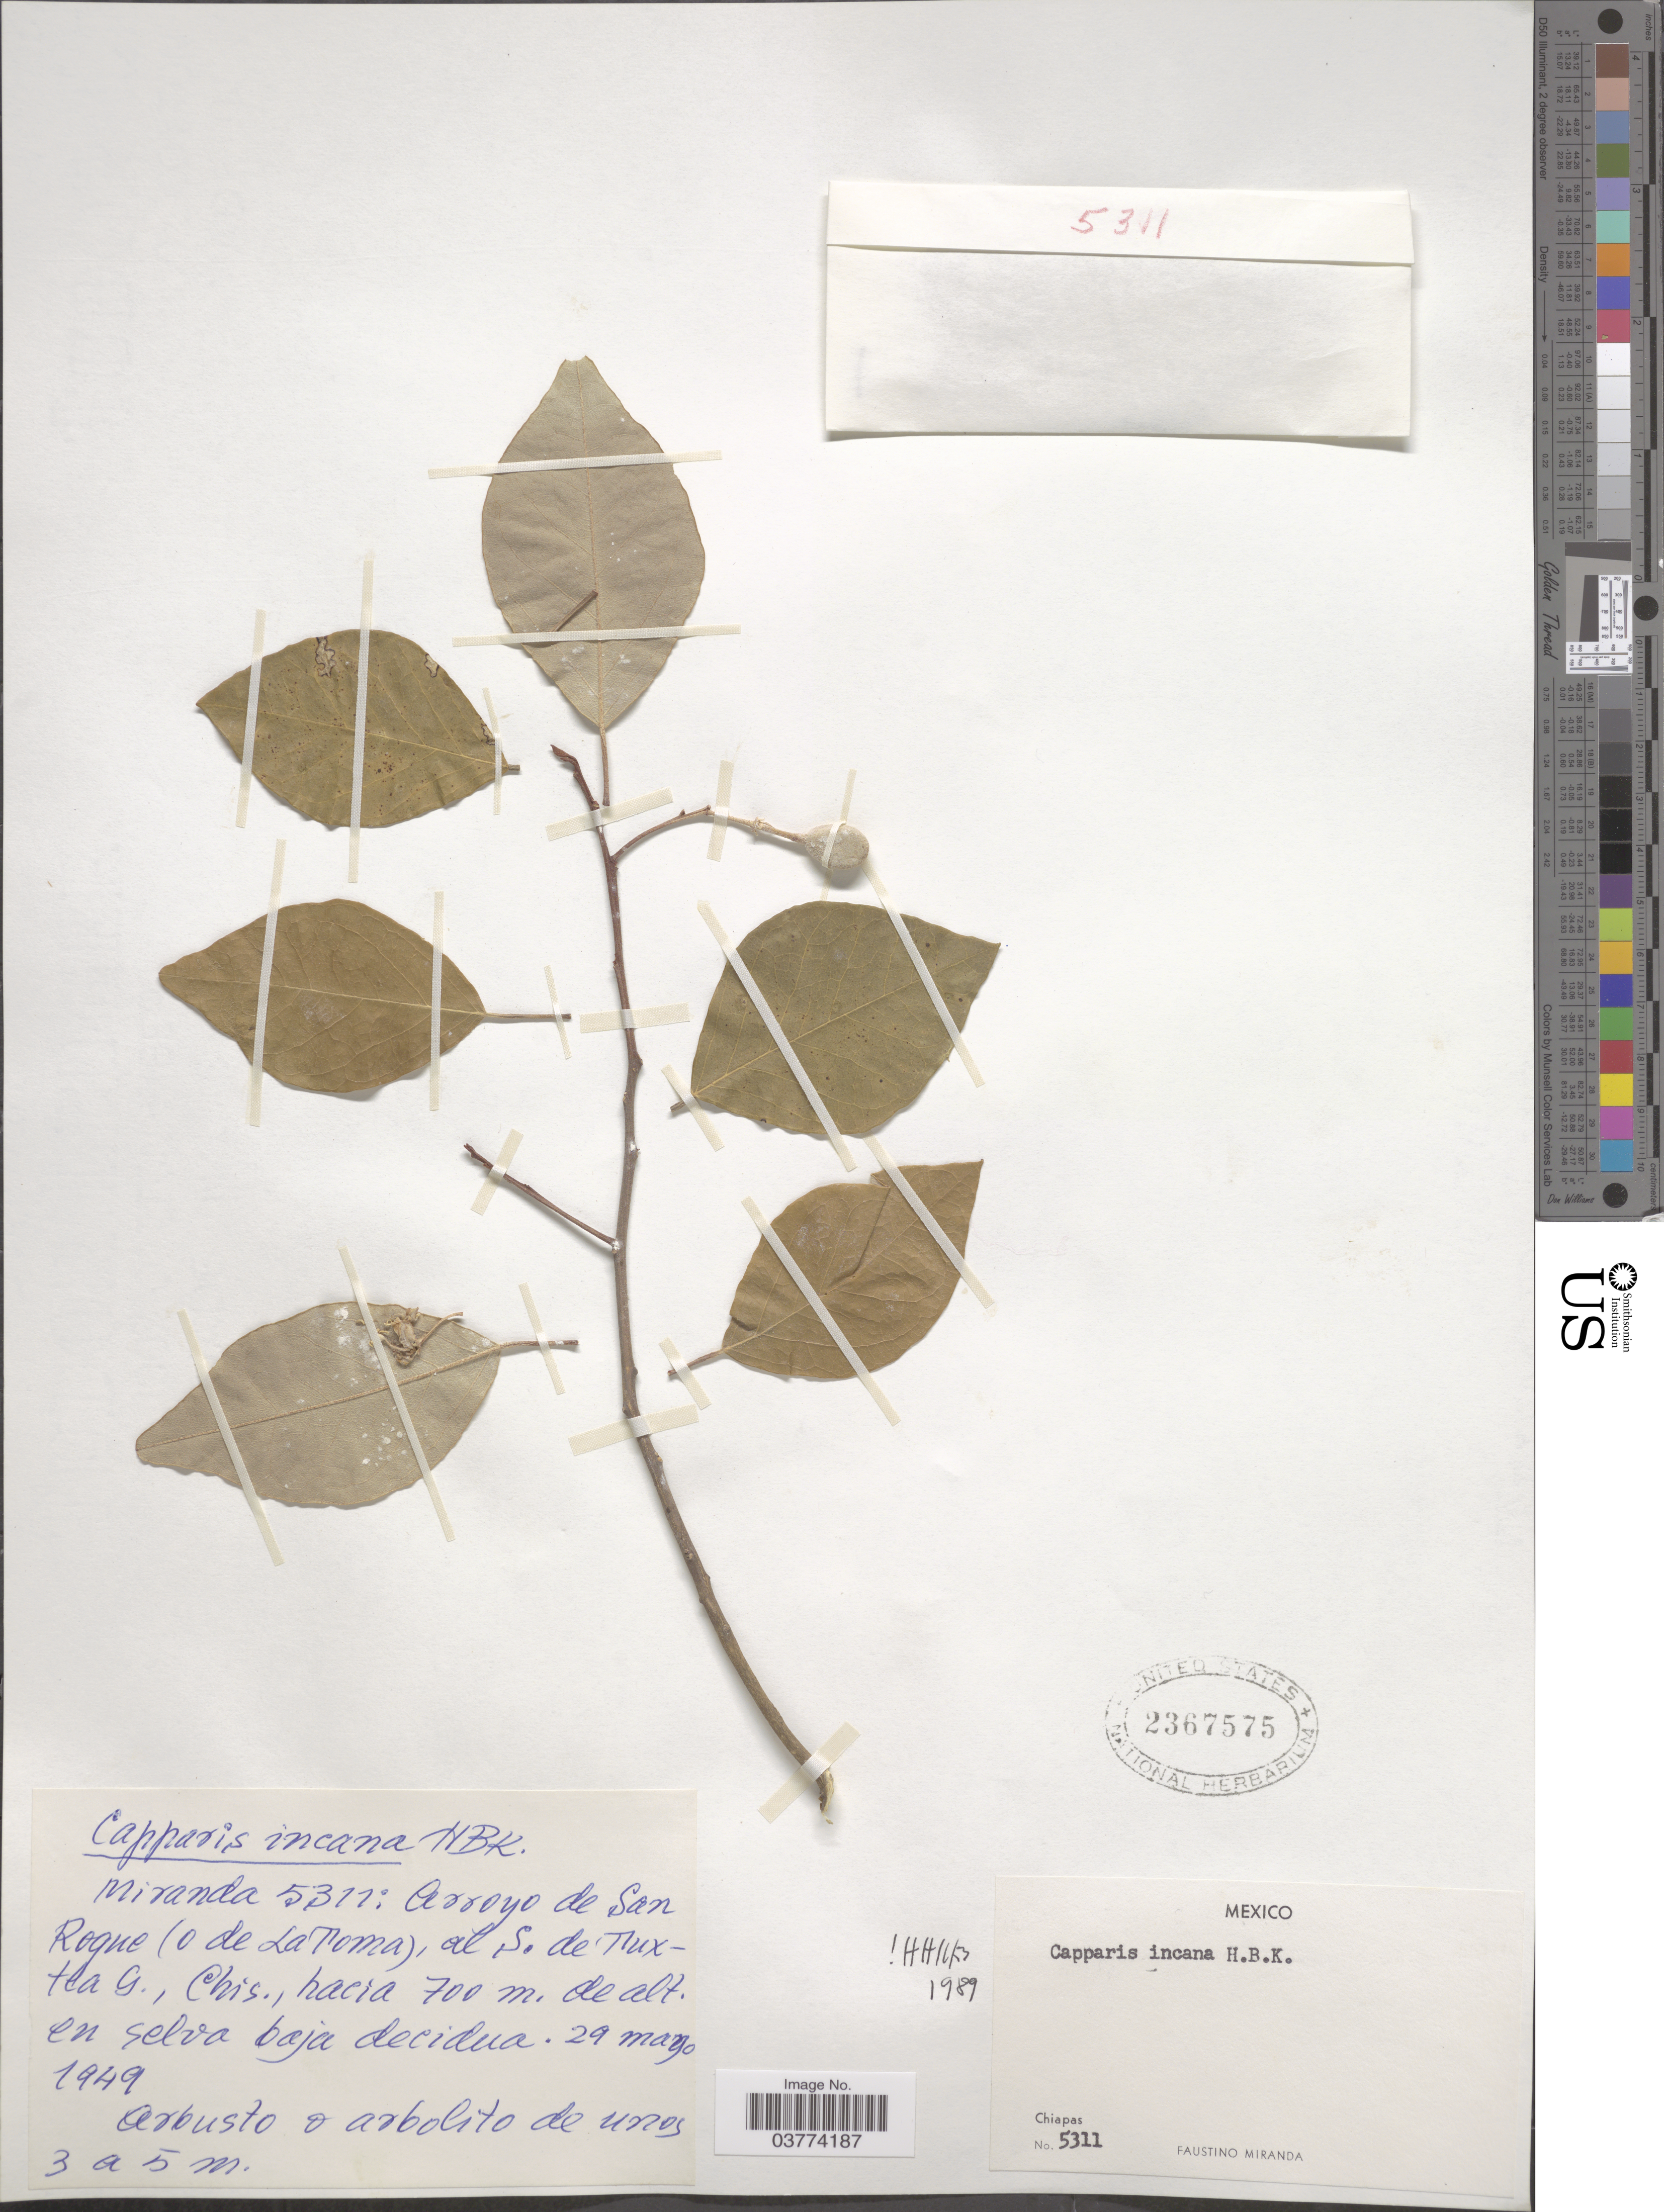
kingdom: Plantae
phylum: Tracheophyta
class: Magnoliopsida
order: Brassicales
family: Capparaceae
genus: Quadrella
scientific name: Quadrella incana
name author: (Kunth) Iltis & Cornejo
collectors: F. Miranda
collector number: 5311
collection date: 1949-05-29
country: Mexico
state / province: Chiapas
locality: Arroyo de San Rogue (o de La Toma), al S. de Tuxtla G.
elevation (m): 700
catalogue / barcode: US 2367575